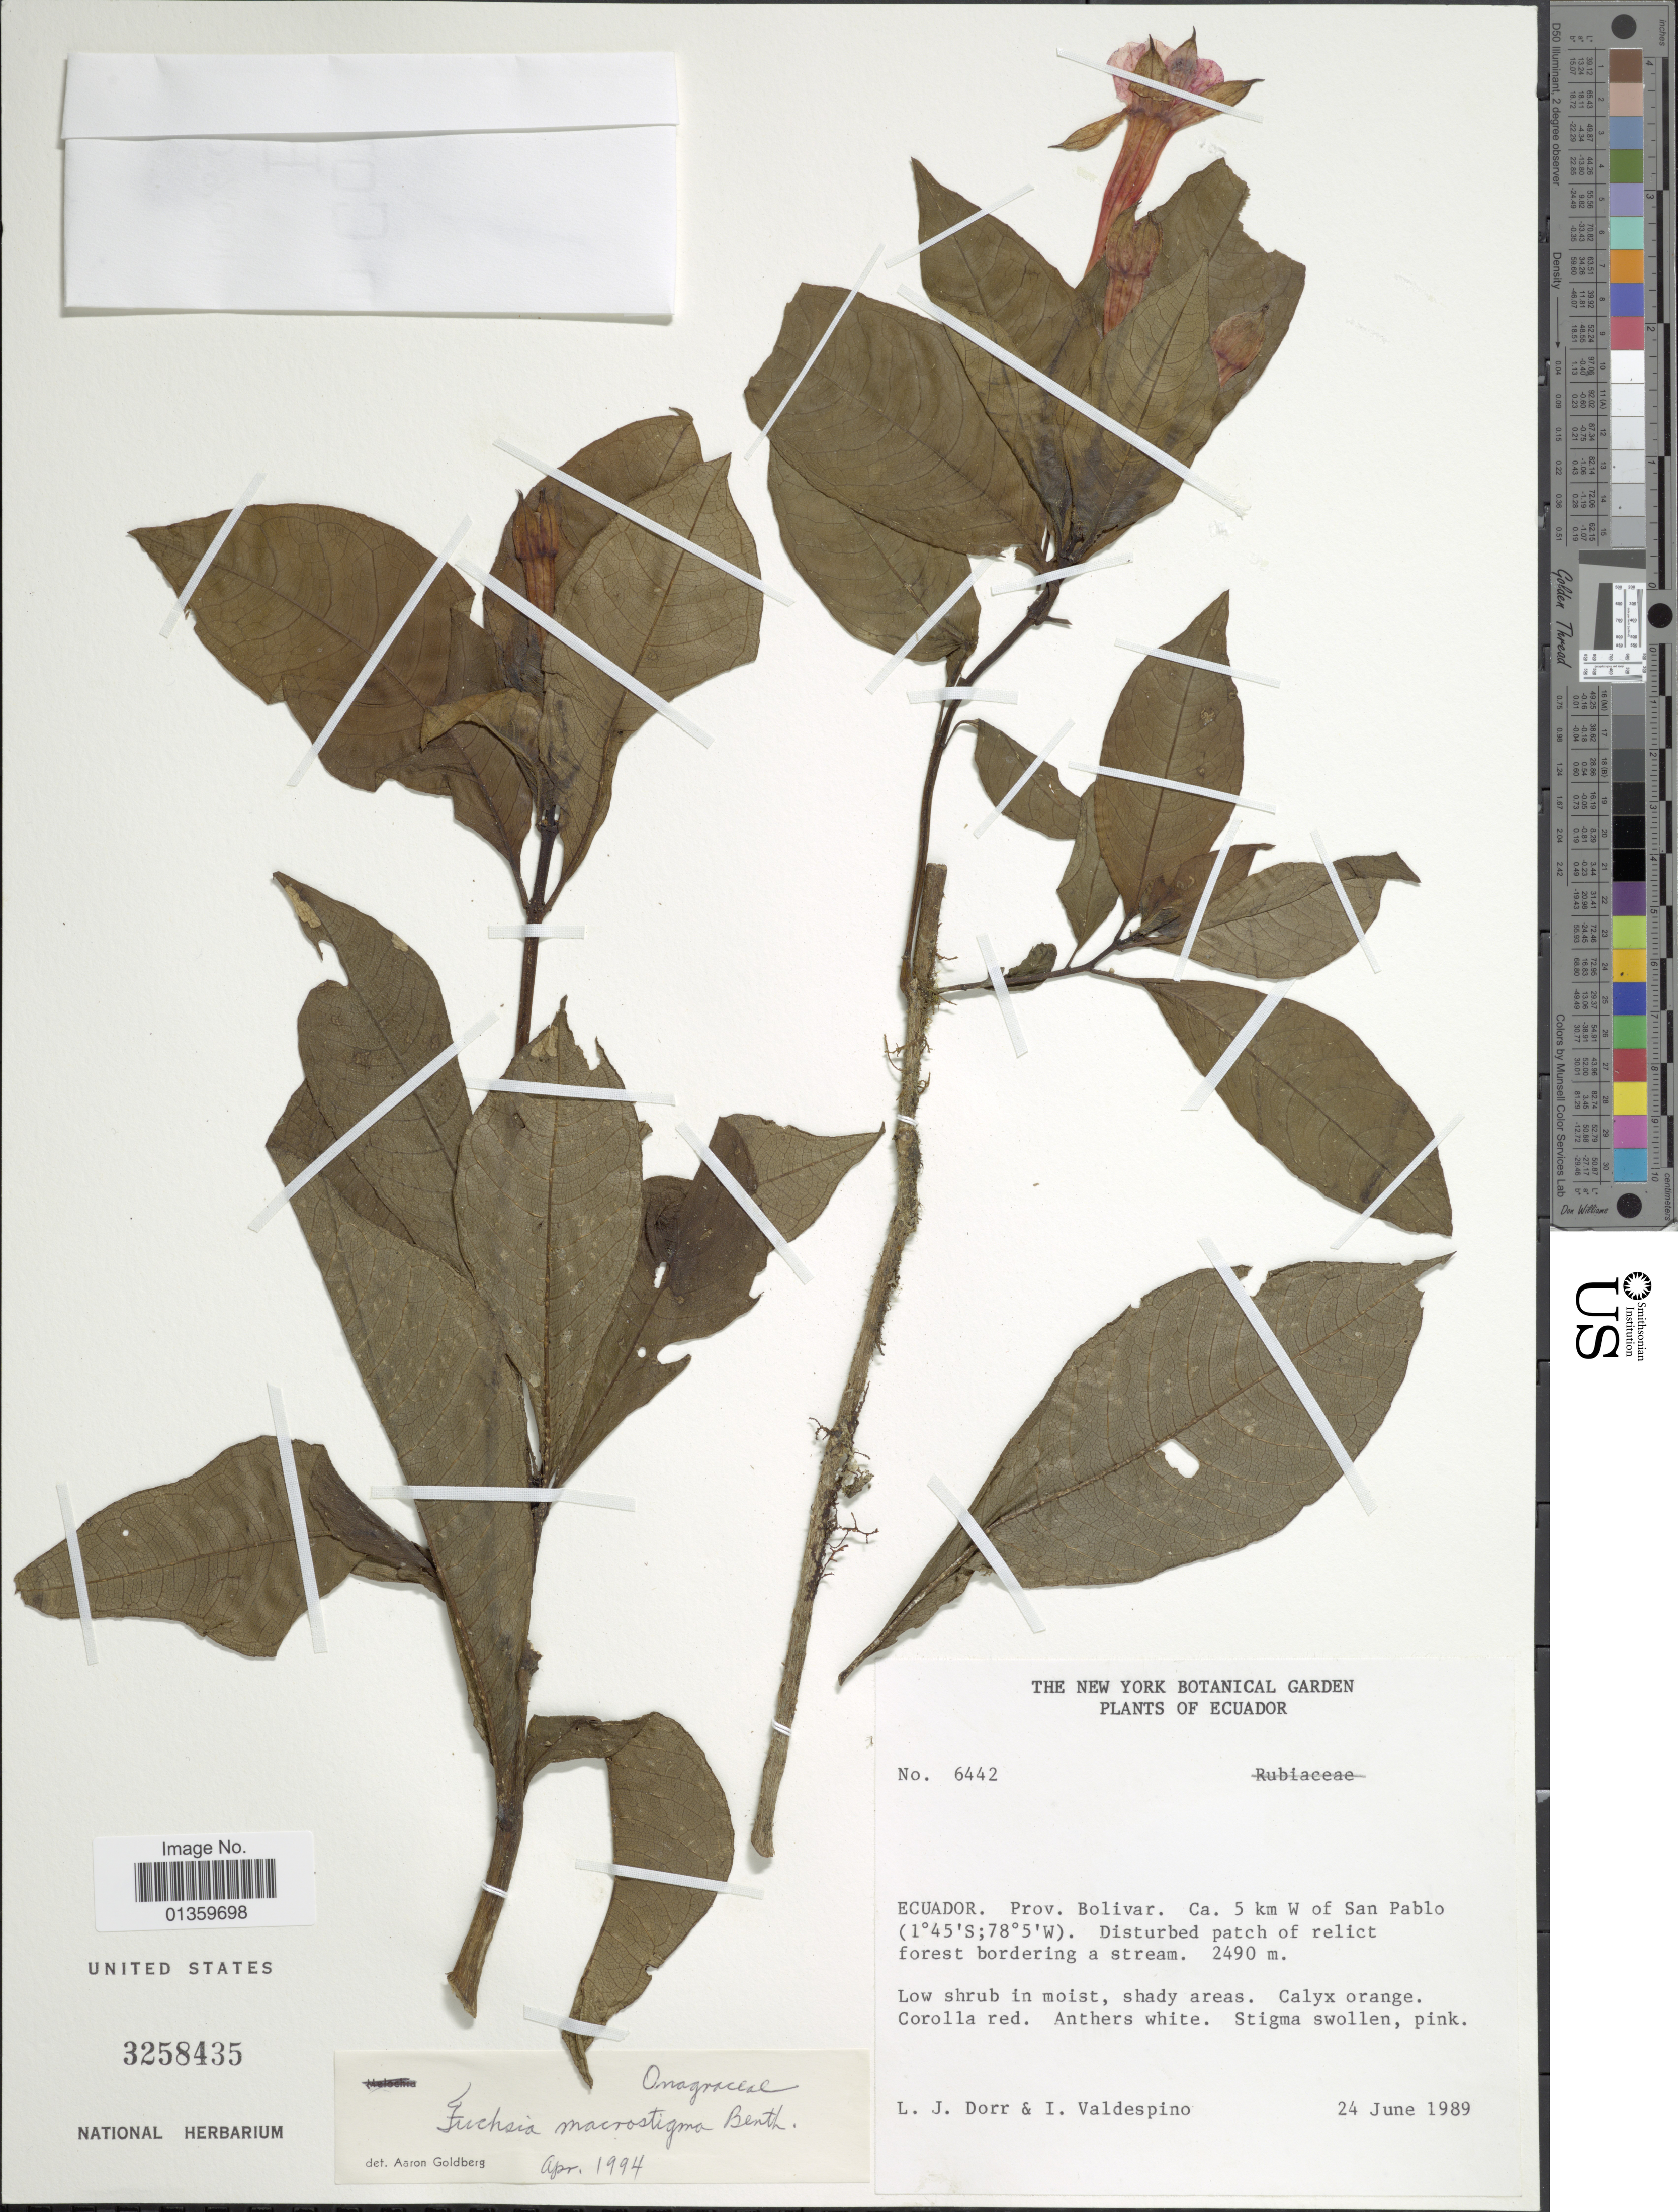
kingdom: Plantae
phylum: Tracheophyta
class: Magnoliopsida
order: Myrtales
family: Onagraceae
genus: Fuchsia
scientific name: Fuchsia macrostigma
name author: Benth.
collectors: L. J. Dorr & I. Valdespinio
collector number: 6442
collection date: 1989-06-24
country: Ecuador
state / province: Bolívar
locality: Ca. 5 km W of San Pablo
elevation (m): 2490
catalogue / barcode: US 3258435